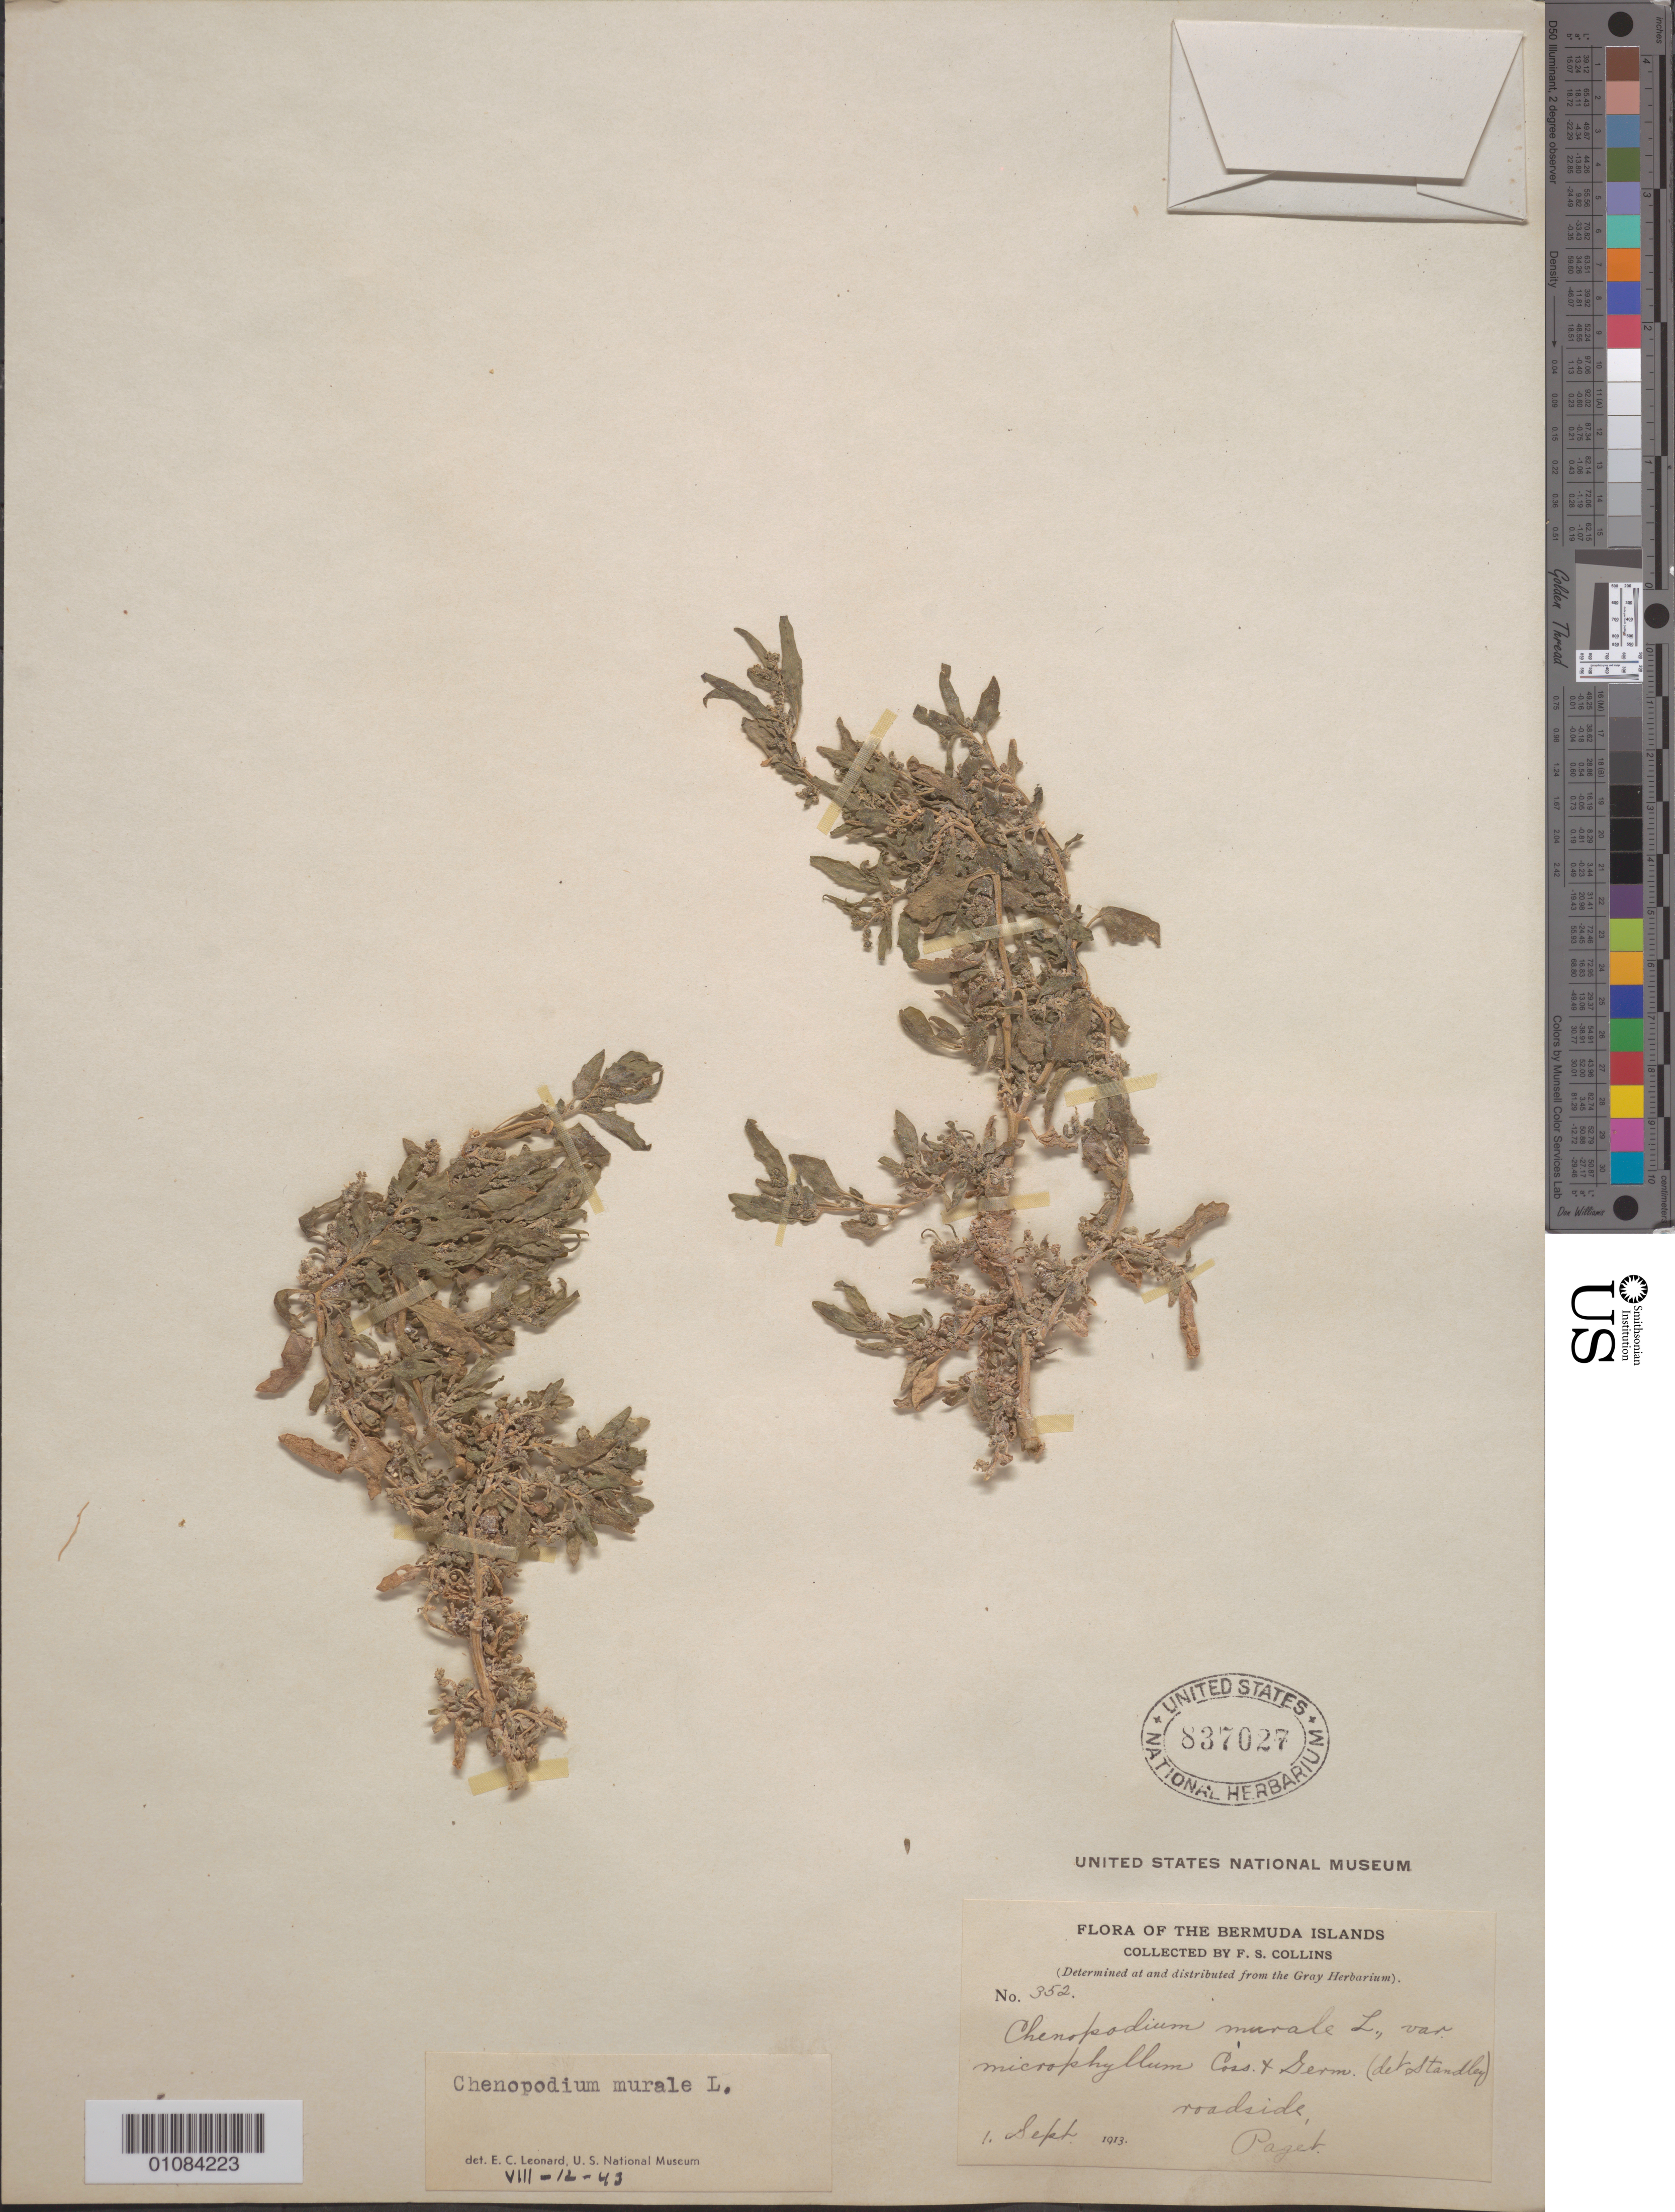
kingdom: Plantae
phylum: Tracheophyta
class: Magnoliopsida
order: Caryophyllales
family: Amaranthaceae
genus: Chenopodium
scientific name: Chenopodium murale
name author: L.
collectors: F. Collins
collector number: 352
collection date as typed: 01 Sep 1913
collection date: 1913-09-01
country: Bermuda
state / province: Paget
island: Bermuda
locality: Paget.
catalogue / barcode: US 837027